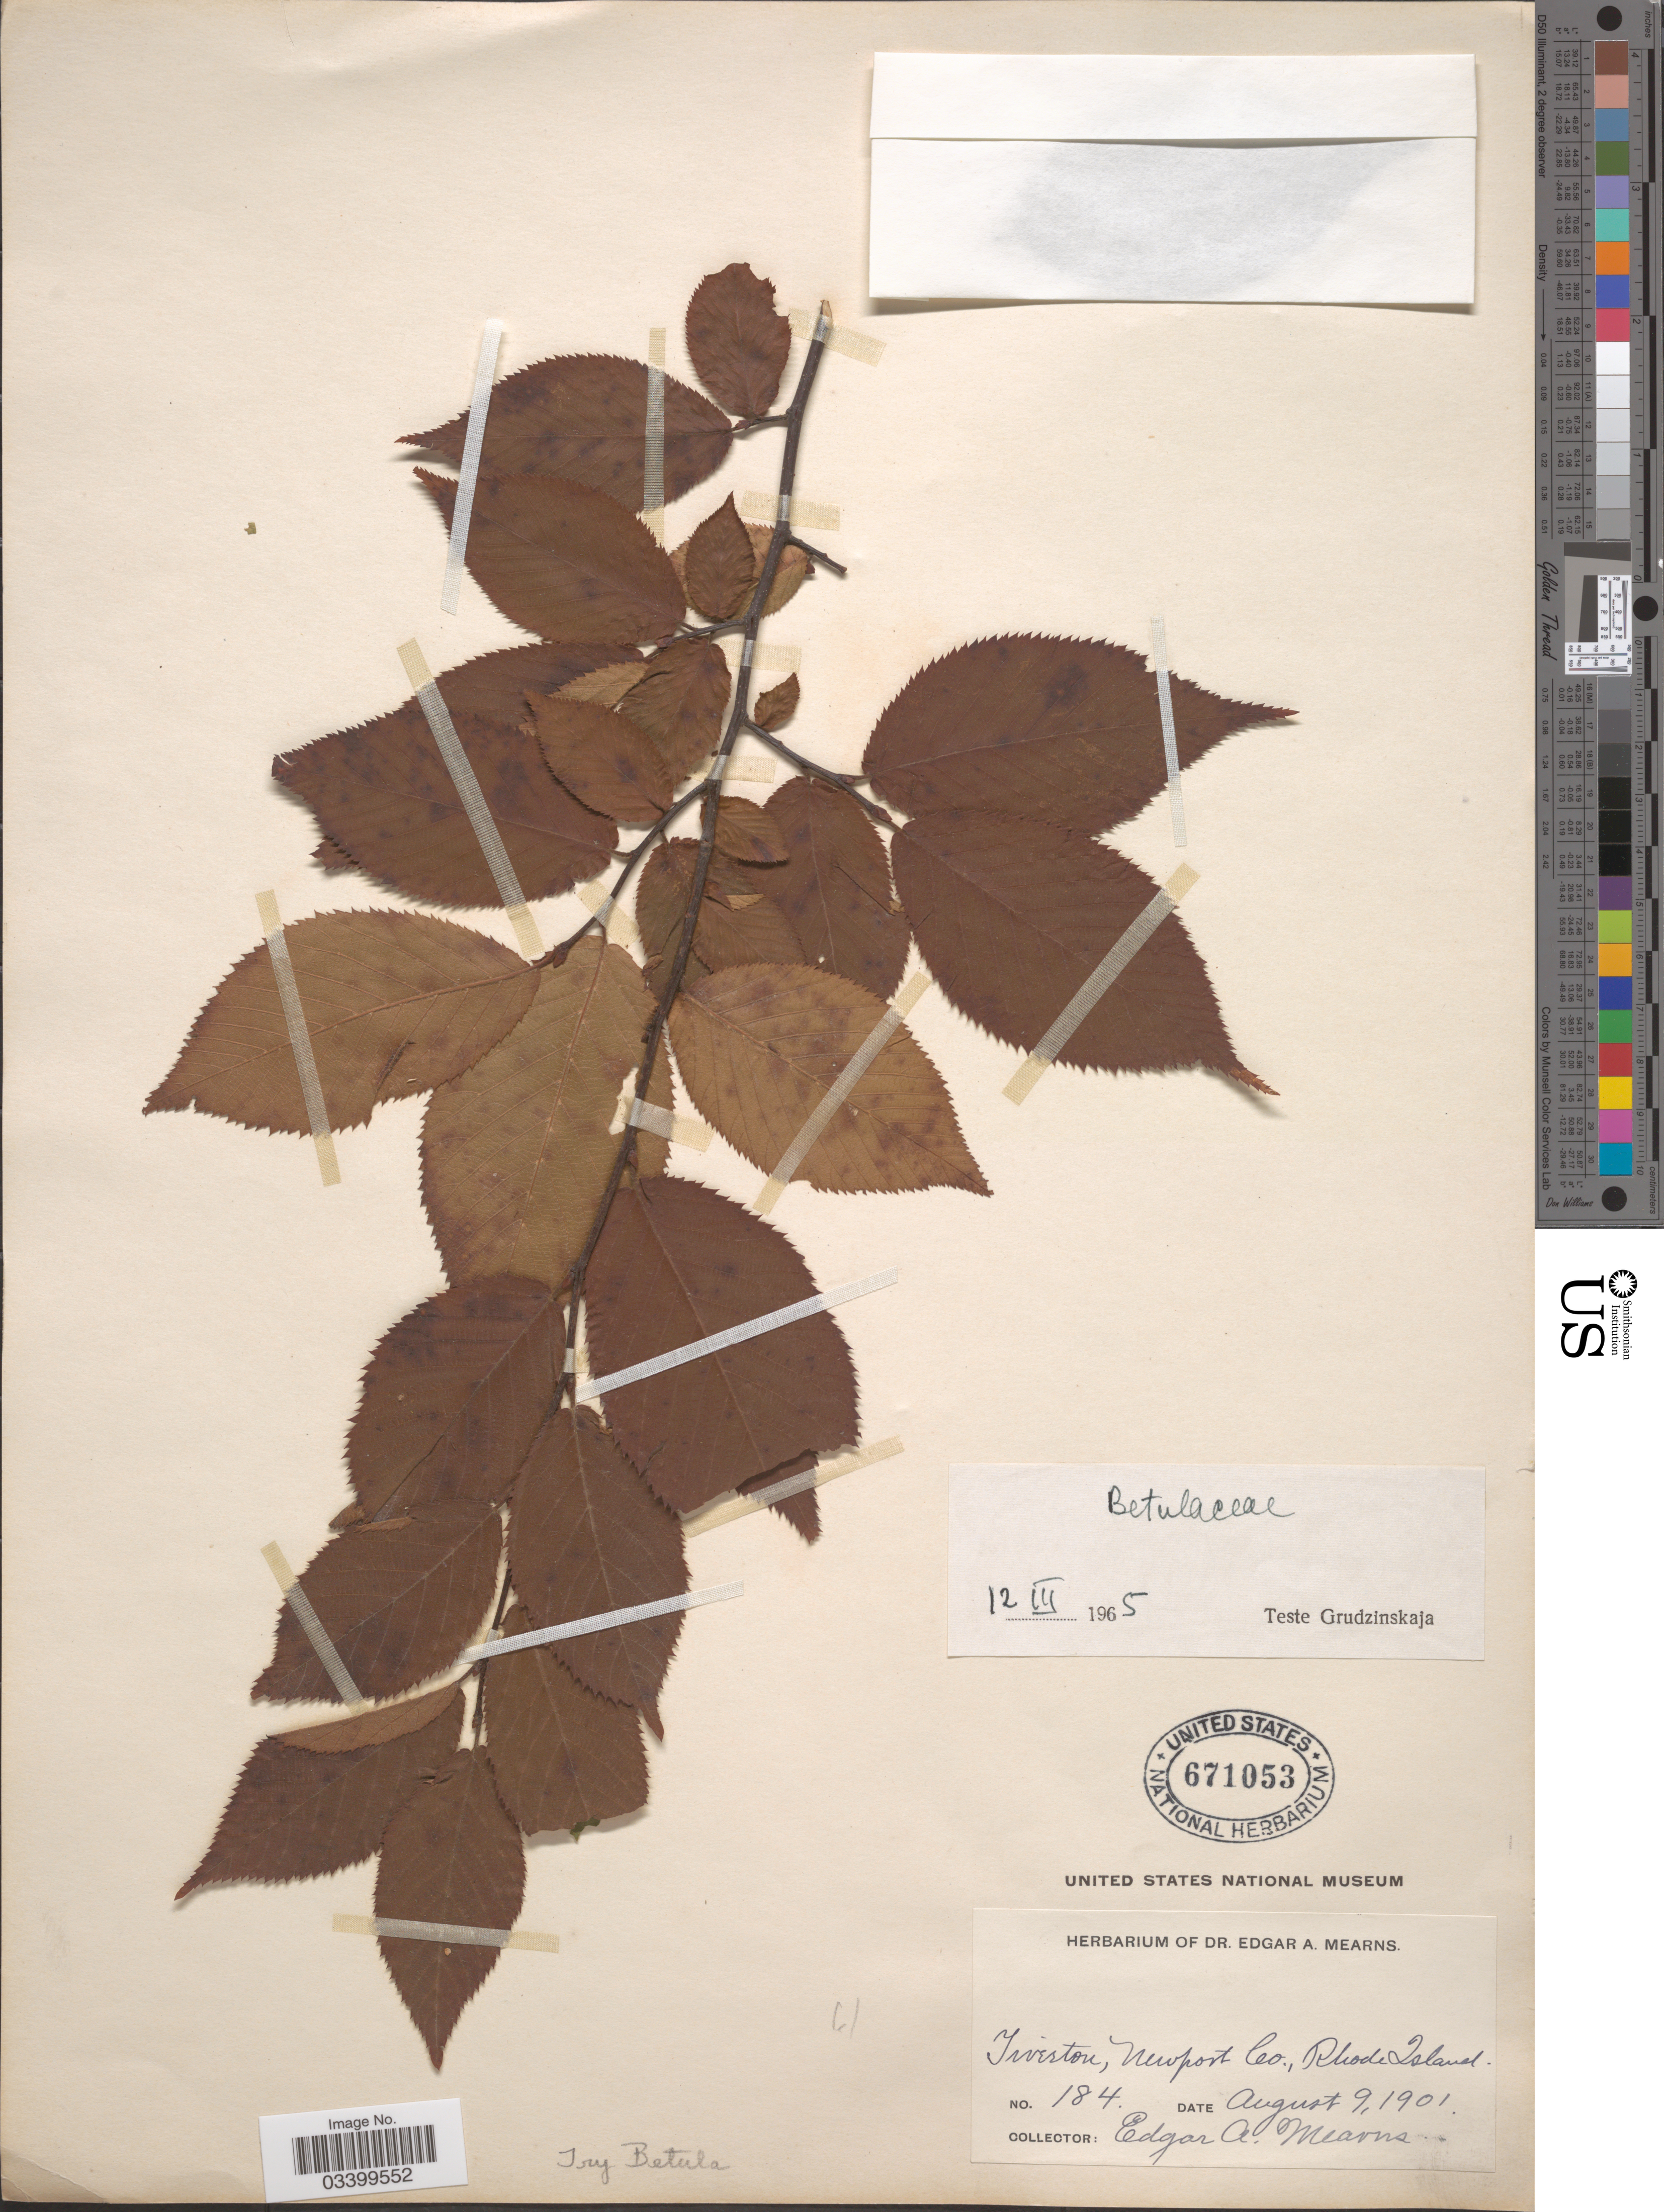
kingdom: Plantae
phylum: Tracheophyta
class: Magnoliopsida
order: Fagales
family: Betulaceae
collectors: E. A. Mearns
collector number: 184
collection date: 1901-08-09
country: United States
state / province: Rhode Island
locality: Tiverton, Newport Co.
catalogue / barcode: US 671053